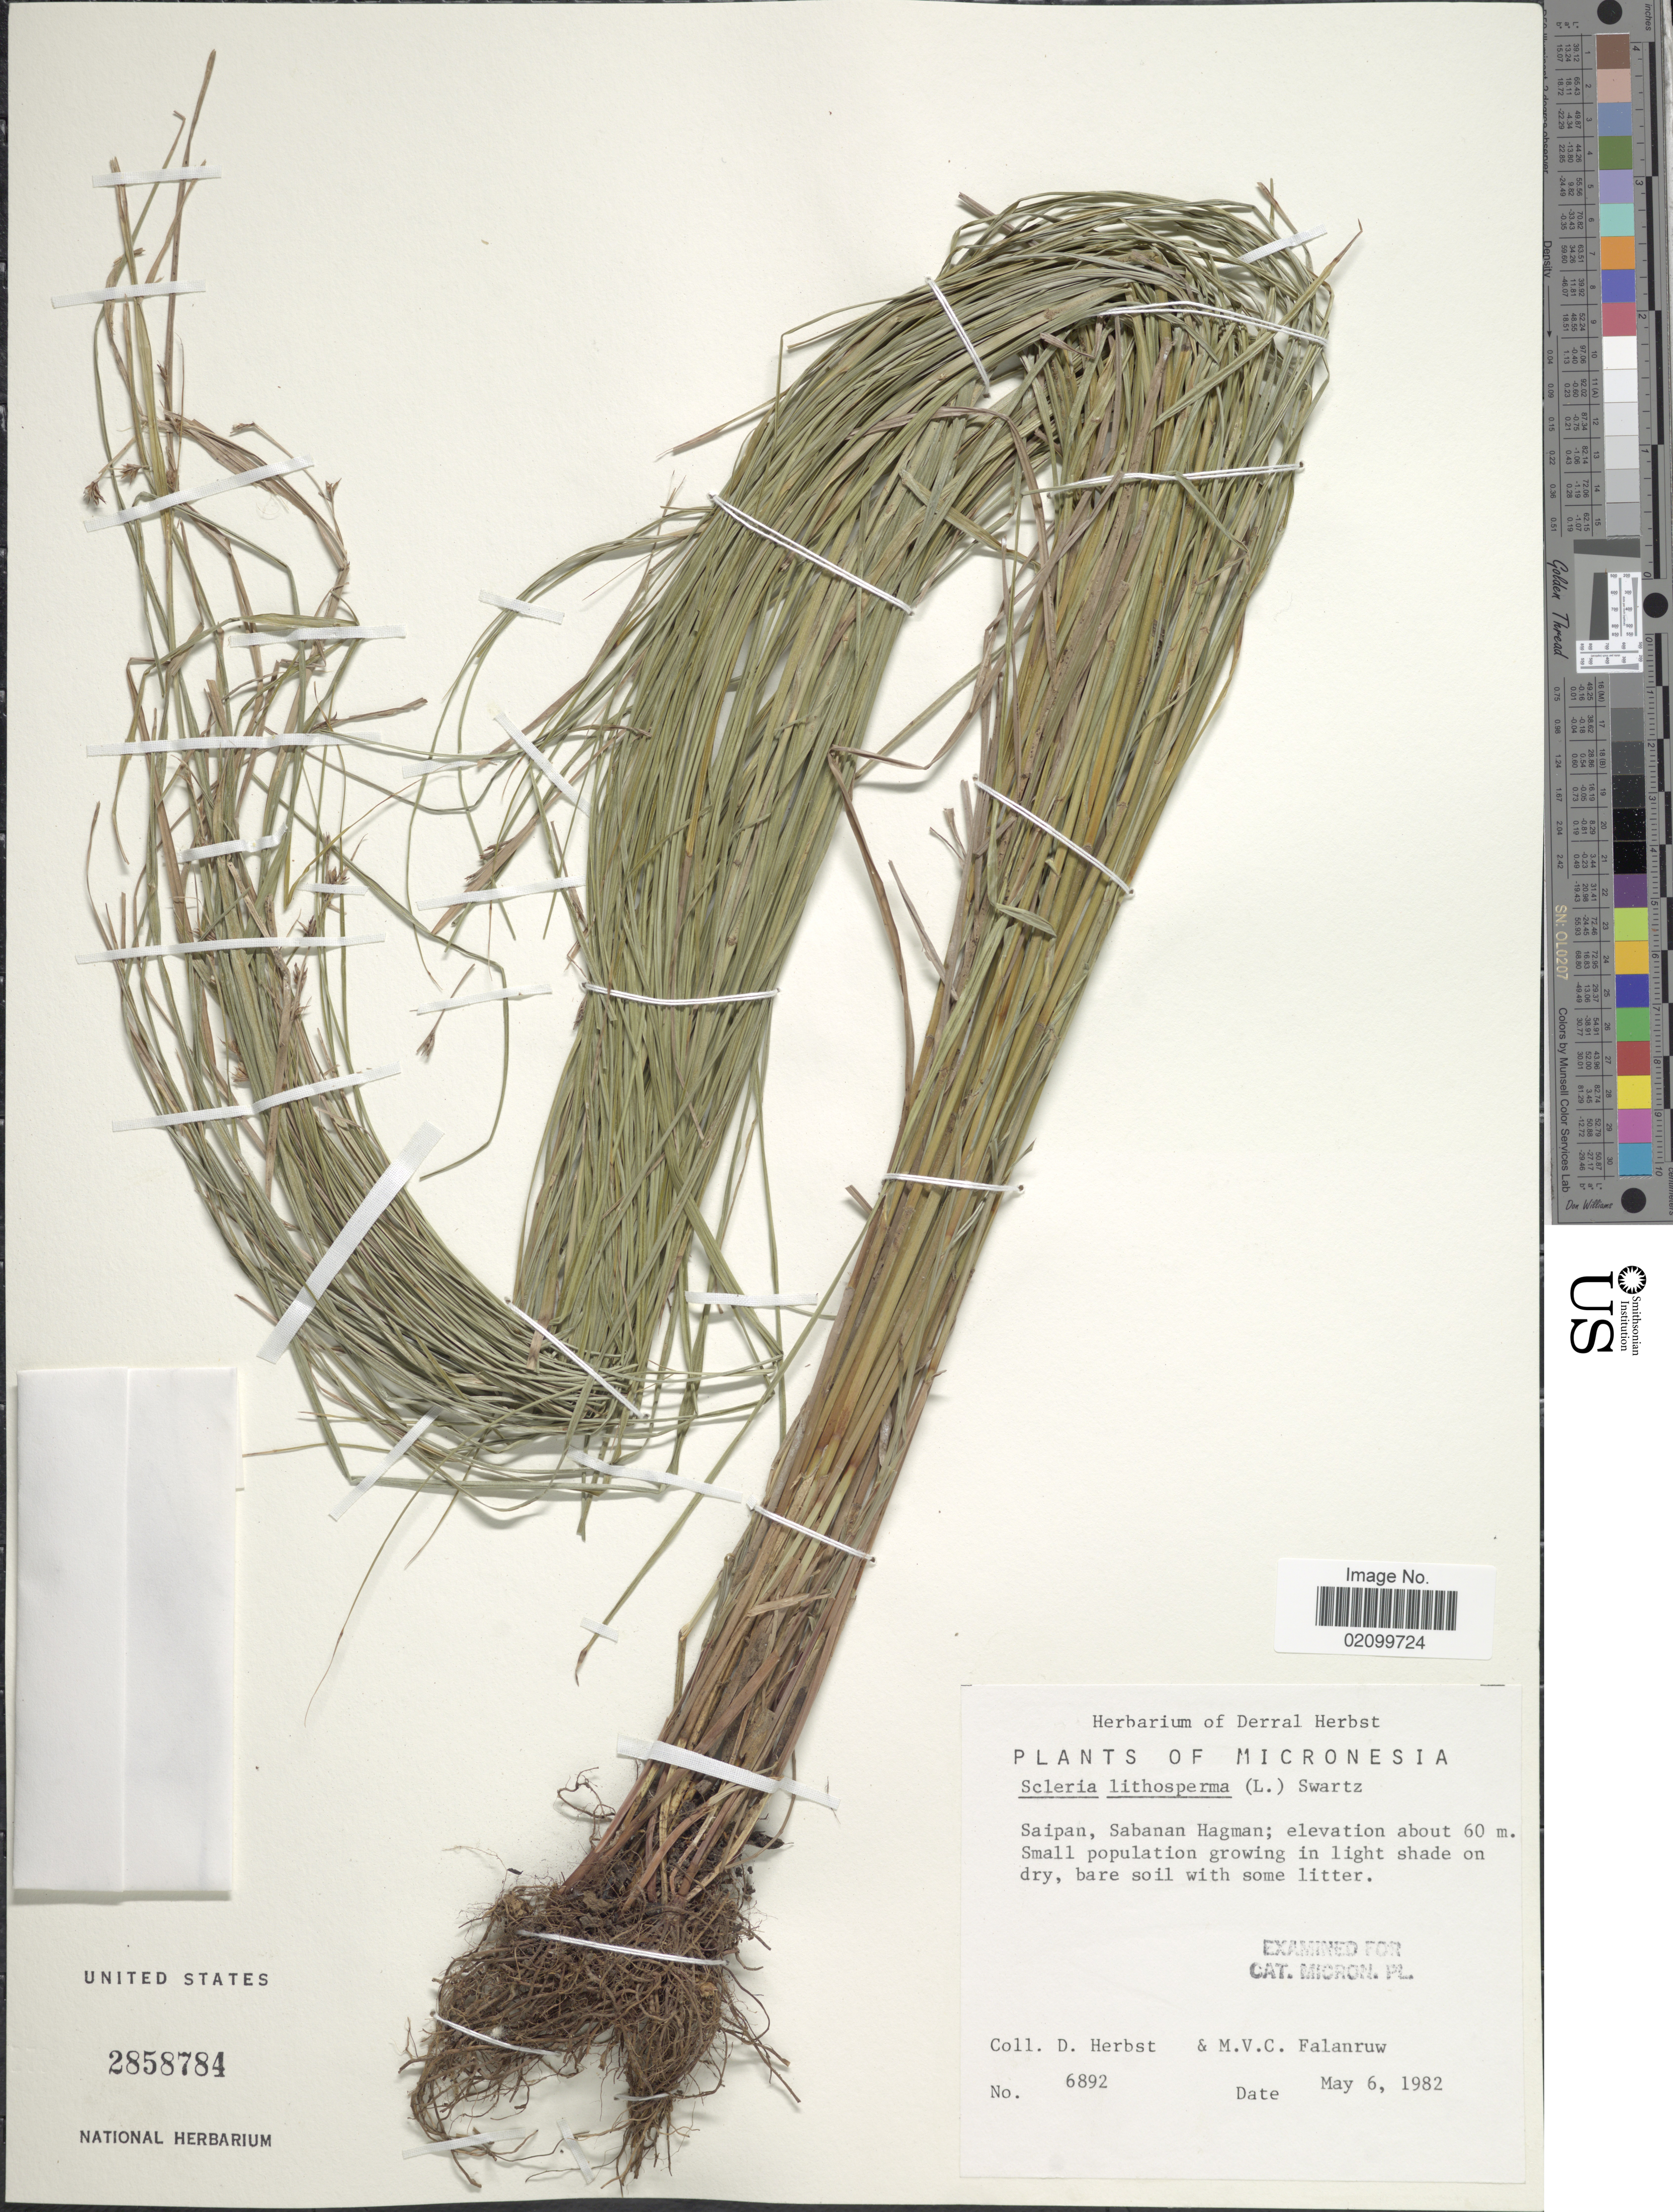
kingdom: Plantae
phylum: Tracheophyta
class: Liliopsida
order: Poales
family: Cyperaceae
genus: Scleria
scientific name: Scleria lithosperma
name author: (L.) Sw.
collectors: D. Herbst & M. V. Falanruw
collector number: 6892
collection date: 1982-05-06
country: Northern Mariana Islands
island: Saipan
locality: Micronesia. Saipan, Sabanan Hagman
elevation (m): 60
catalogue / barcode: US 2858784